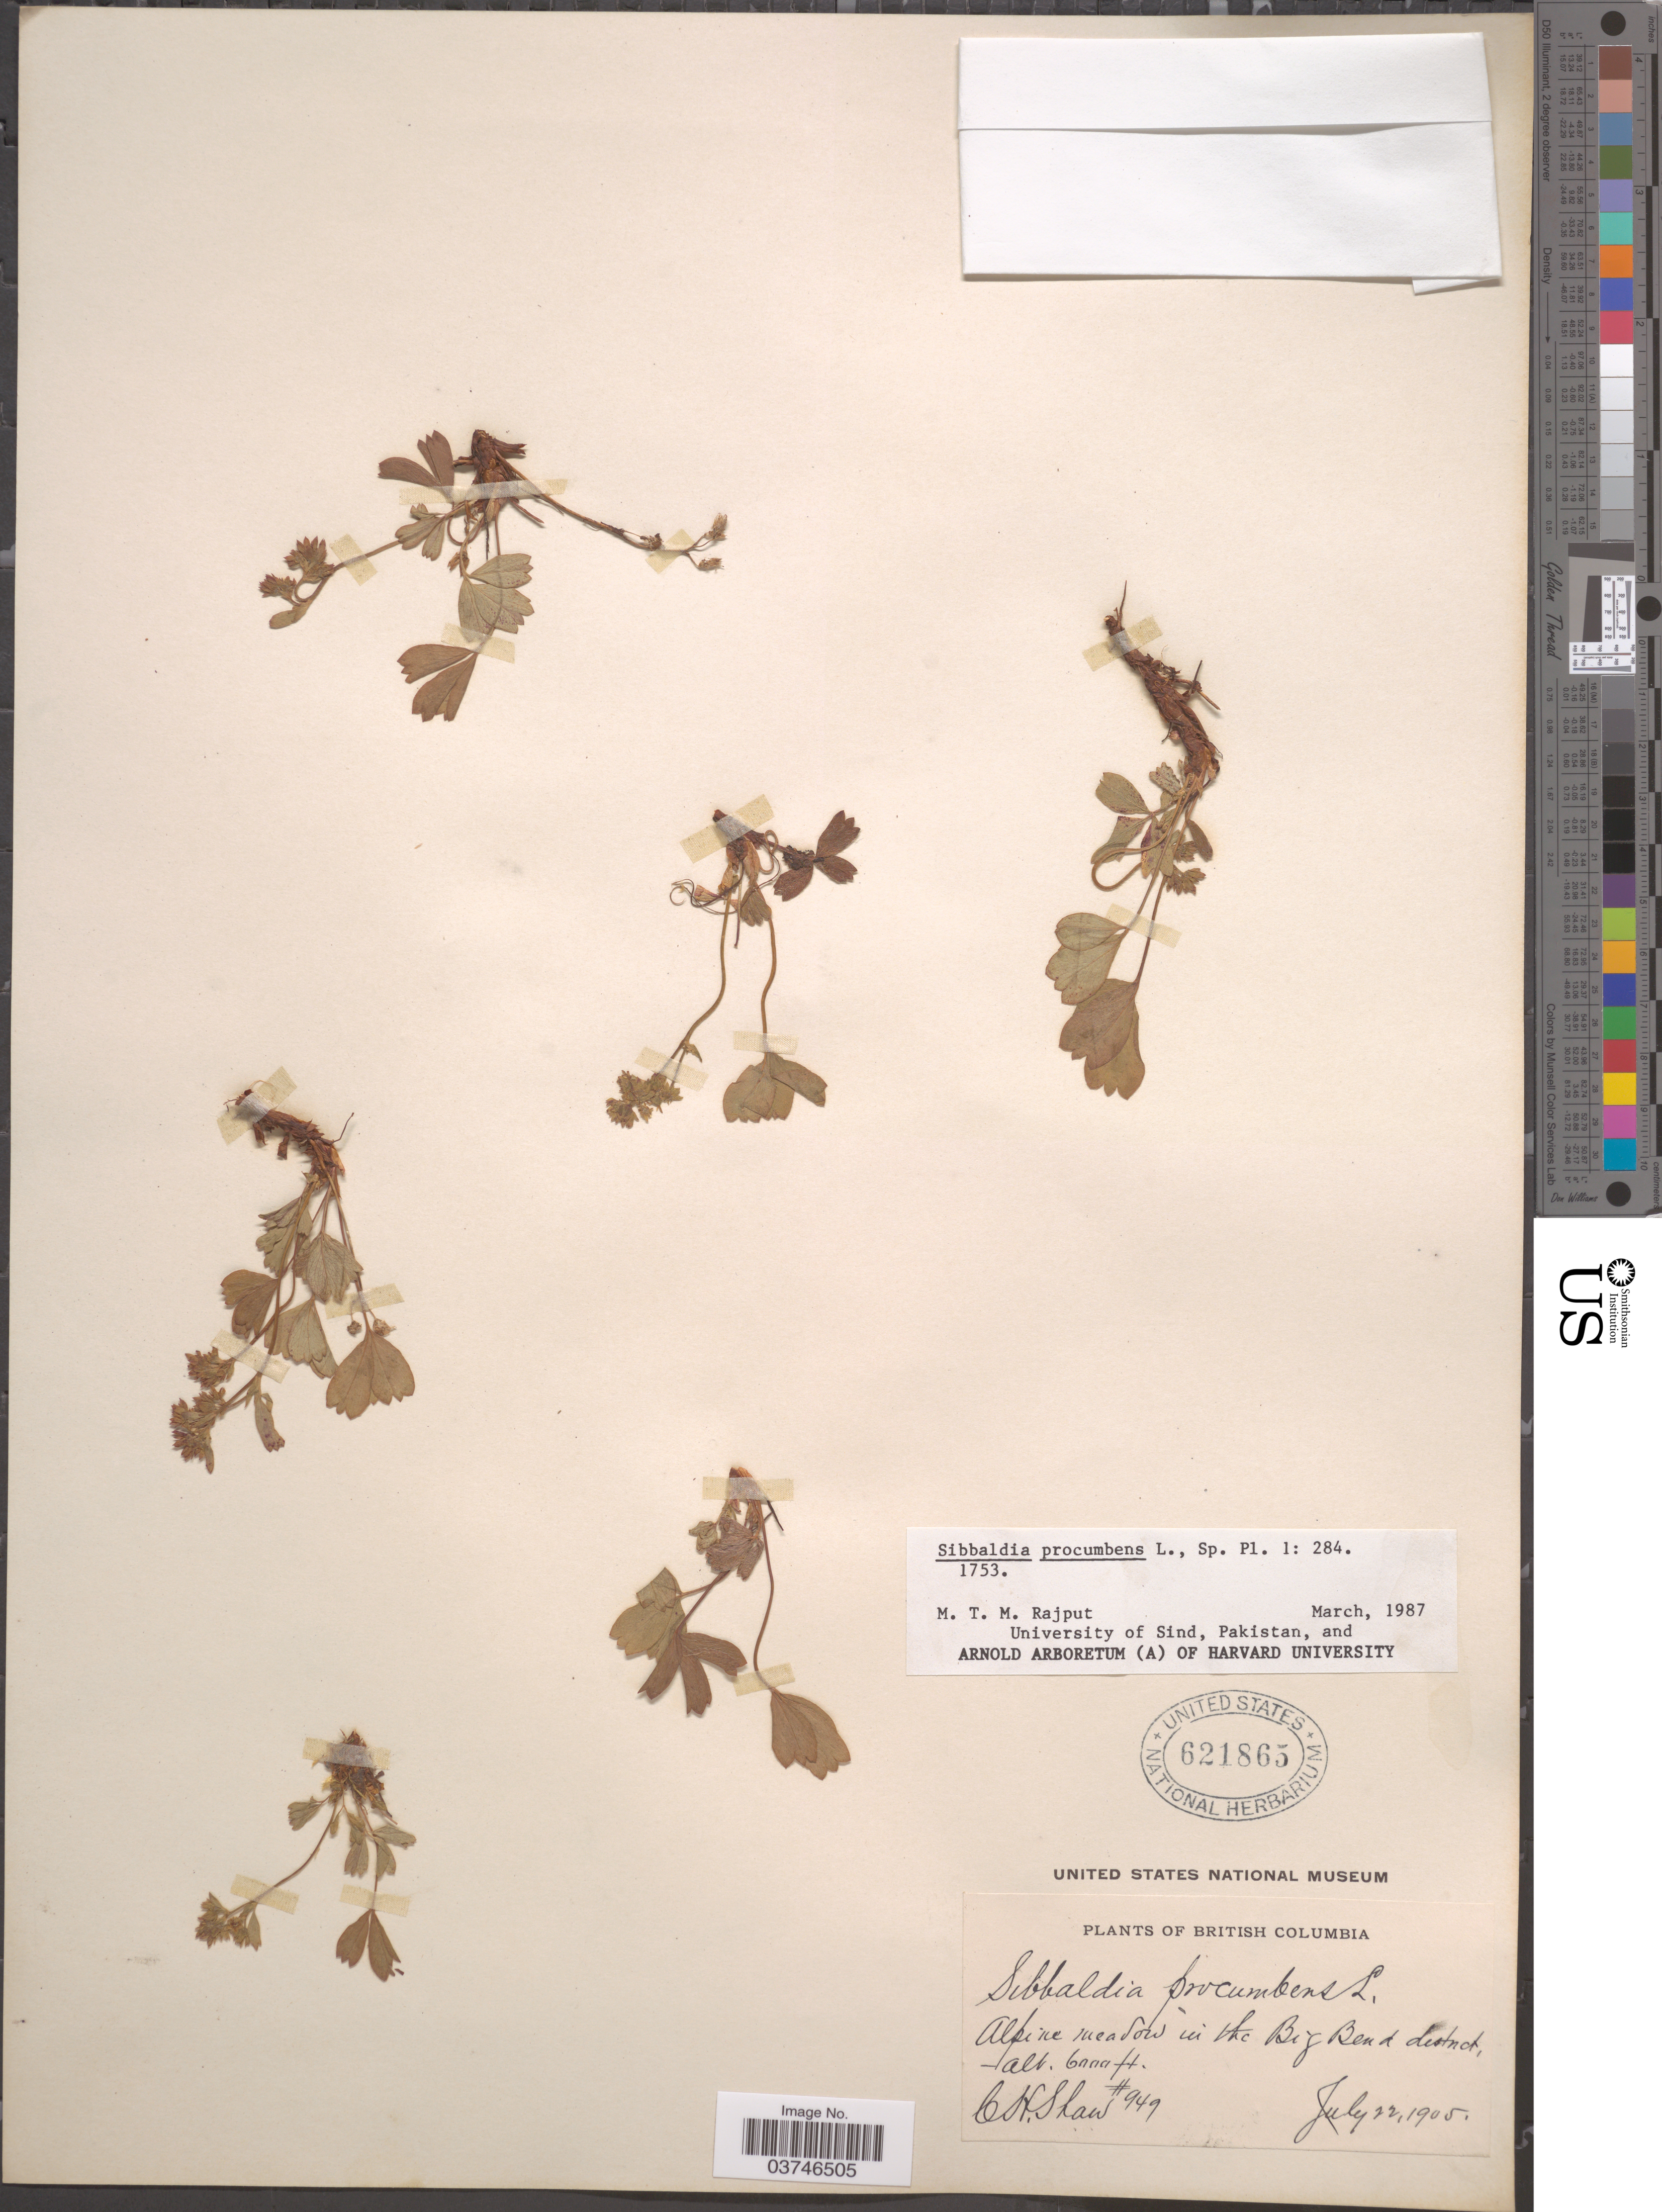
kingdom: Plantae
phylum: Tracheophyta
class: Magnoliopsida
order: Rosales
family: Rosaceae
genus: Sibbaldia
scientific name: Sibbaldia procumbens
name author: L.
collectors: C. H. Shaw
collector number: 949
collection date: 1905-07-22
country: Canada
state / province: British Columbia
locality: Alpine meadow in the Big Bend district.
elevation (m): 1829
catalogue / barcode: US 621865